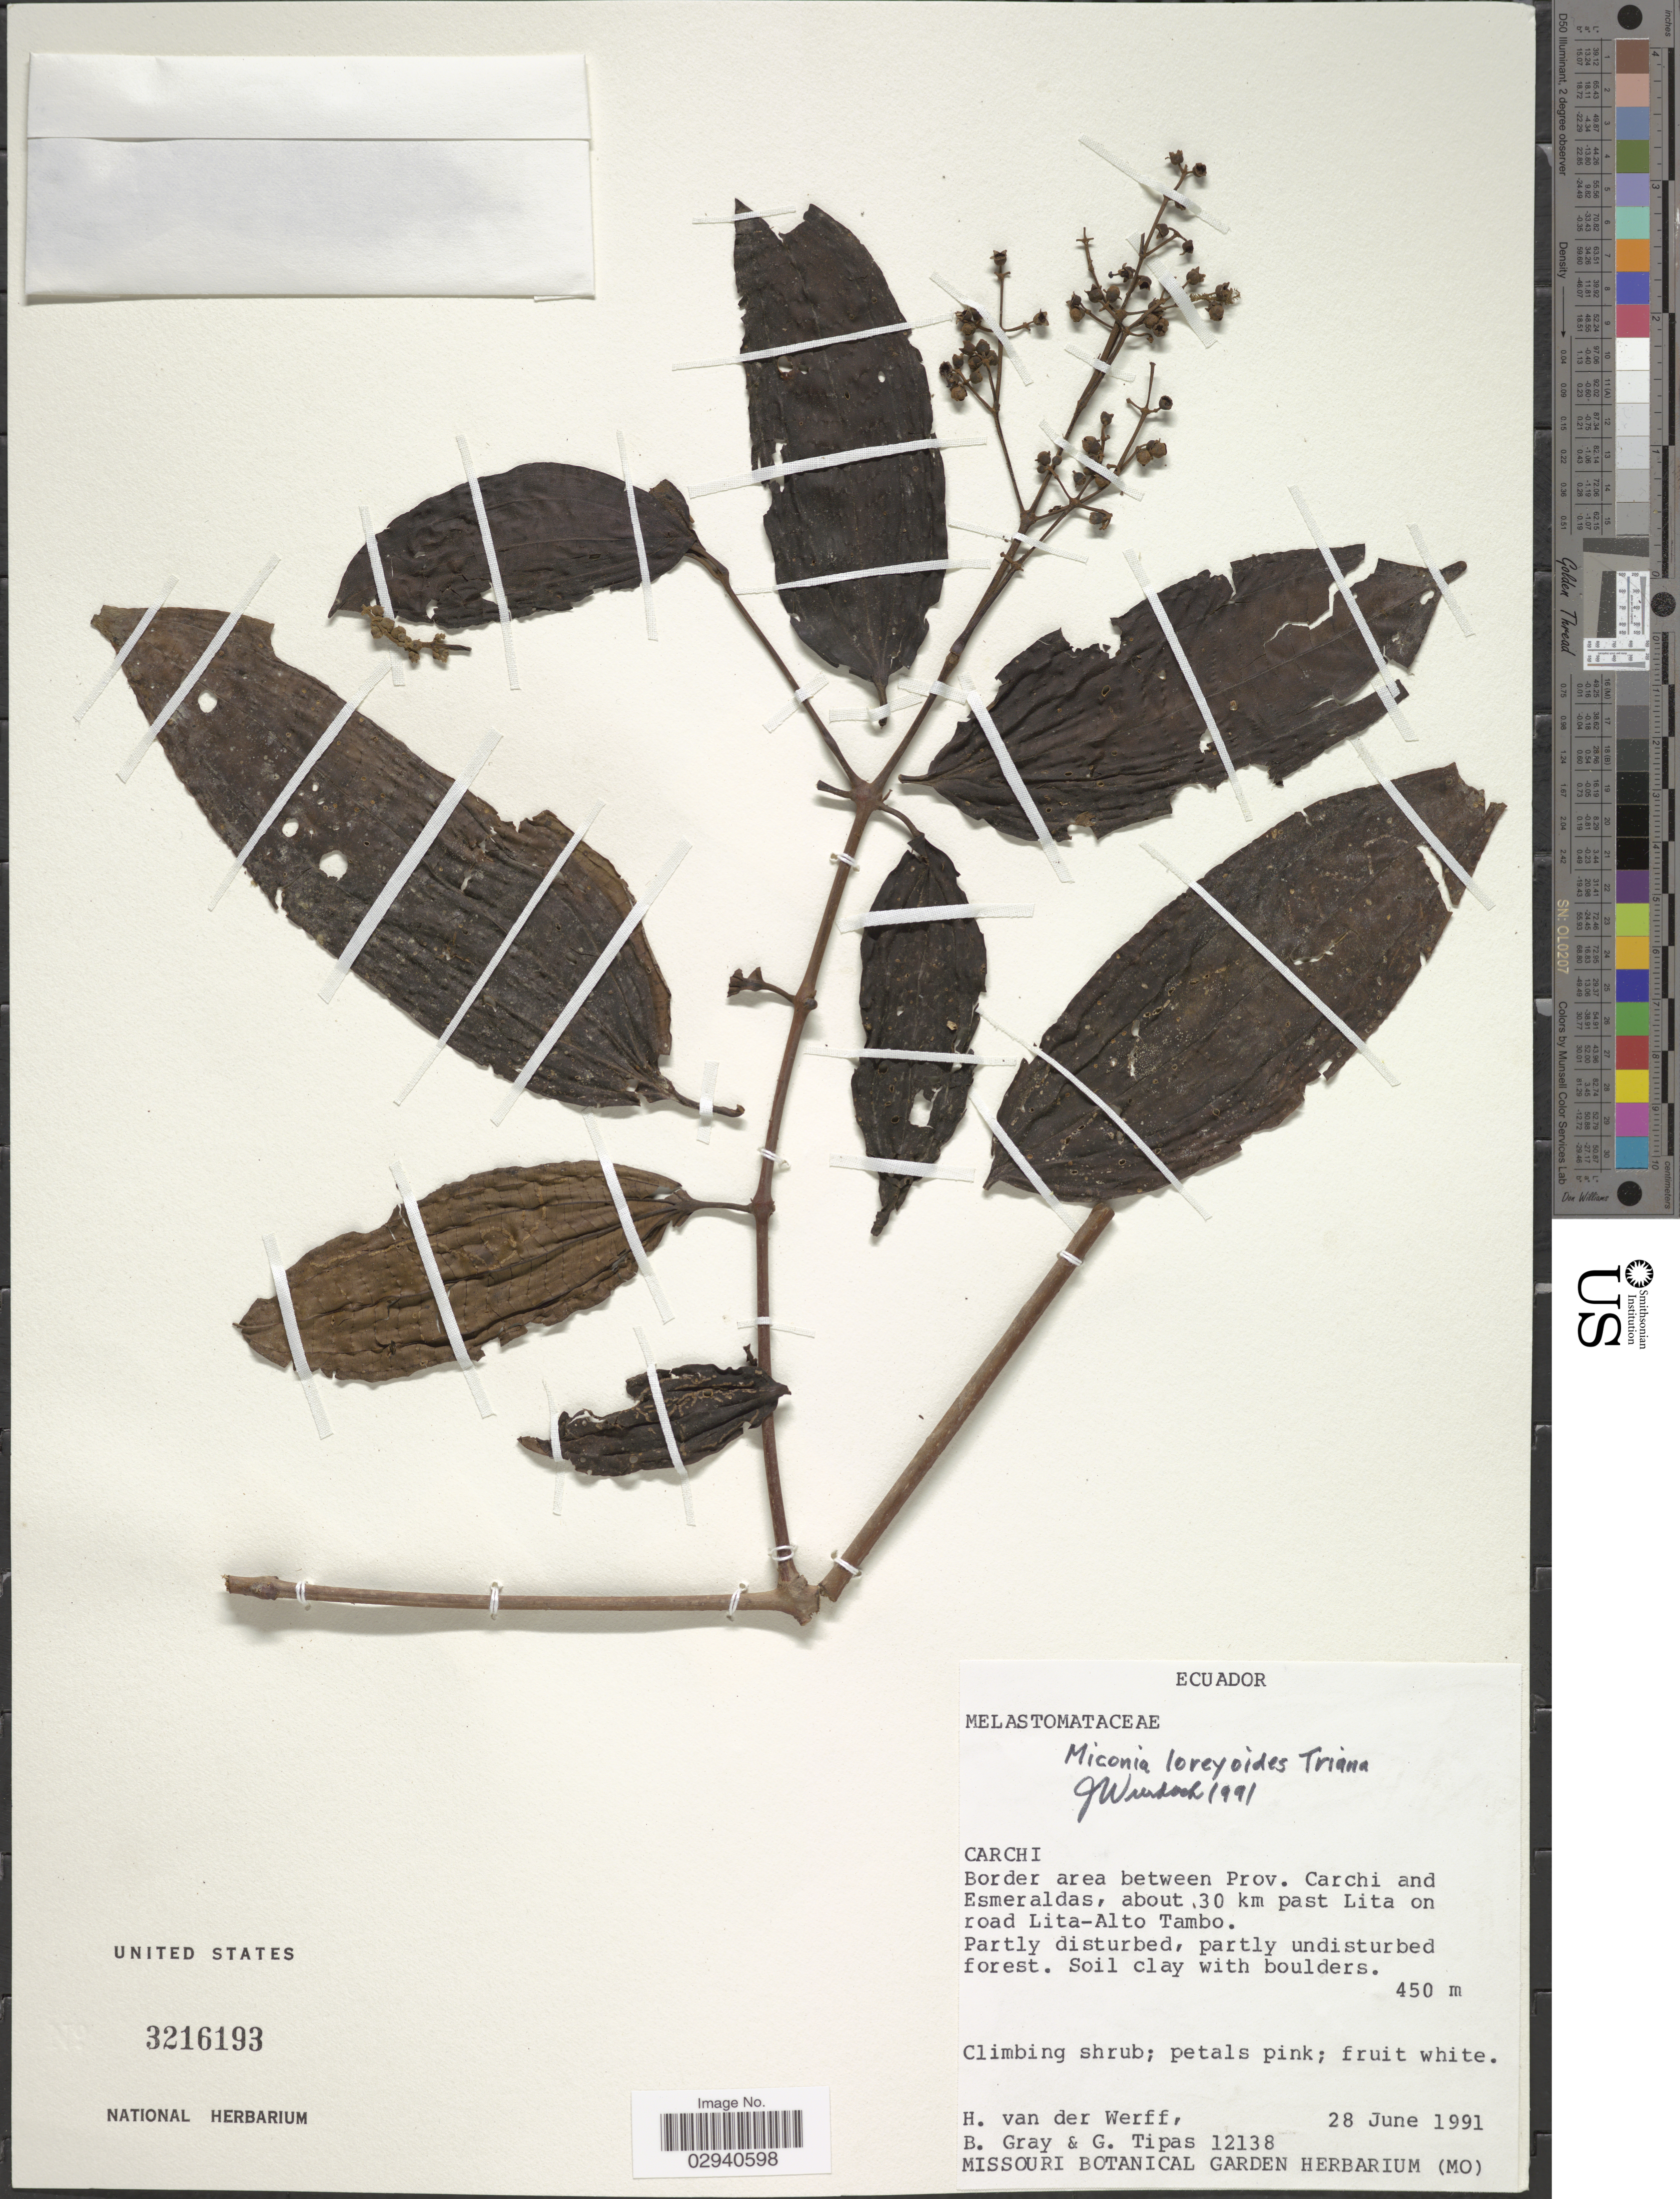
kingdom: Plantae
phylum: Tracheophyta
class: Magnoliopsida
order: Myrtales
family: Melastomataceae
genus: Miconia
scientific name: Miconia loreyoides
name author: Triana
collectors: H. van der Werff, B. Gray & G. Tipas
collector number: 12138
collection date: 1991-06-28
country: Ecuador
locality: Border area between Prov. Carchi and Esmeraldas, about 30 km past Lita on road Lita-Alto Tambo.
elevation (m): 450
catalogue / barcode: US 3216193